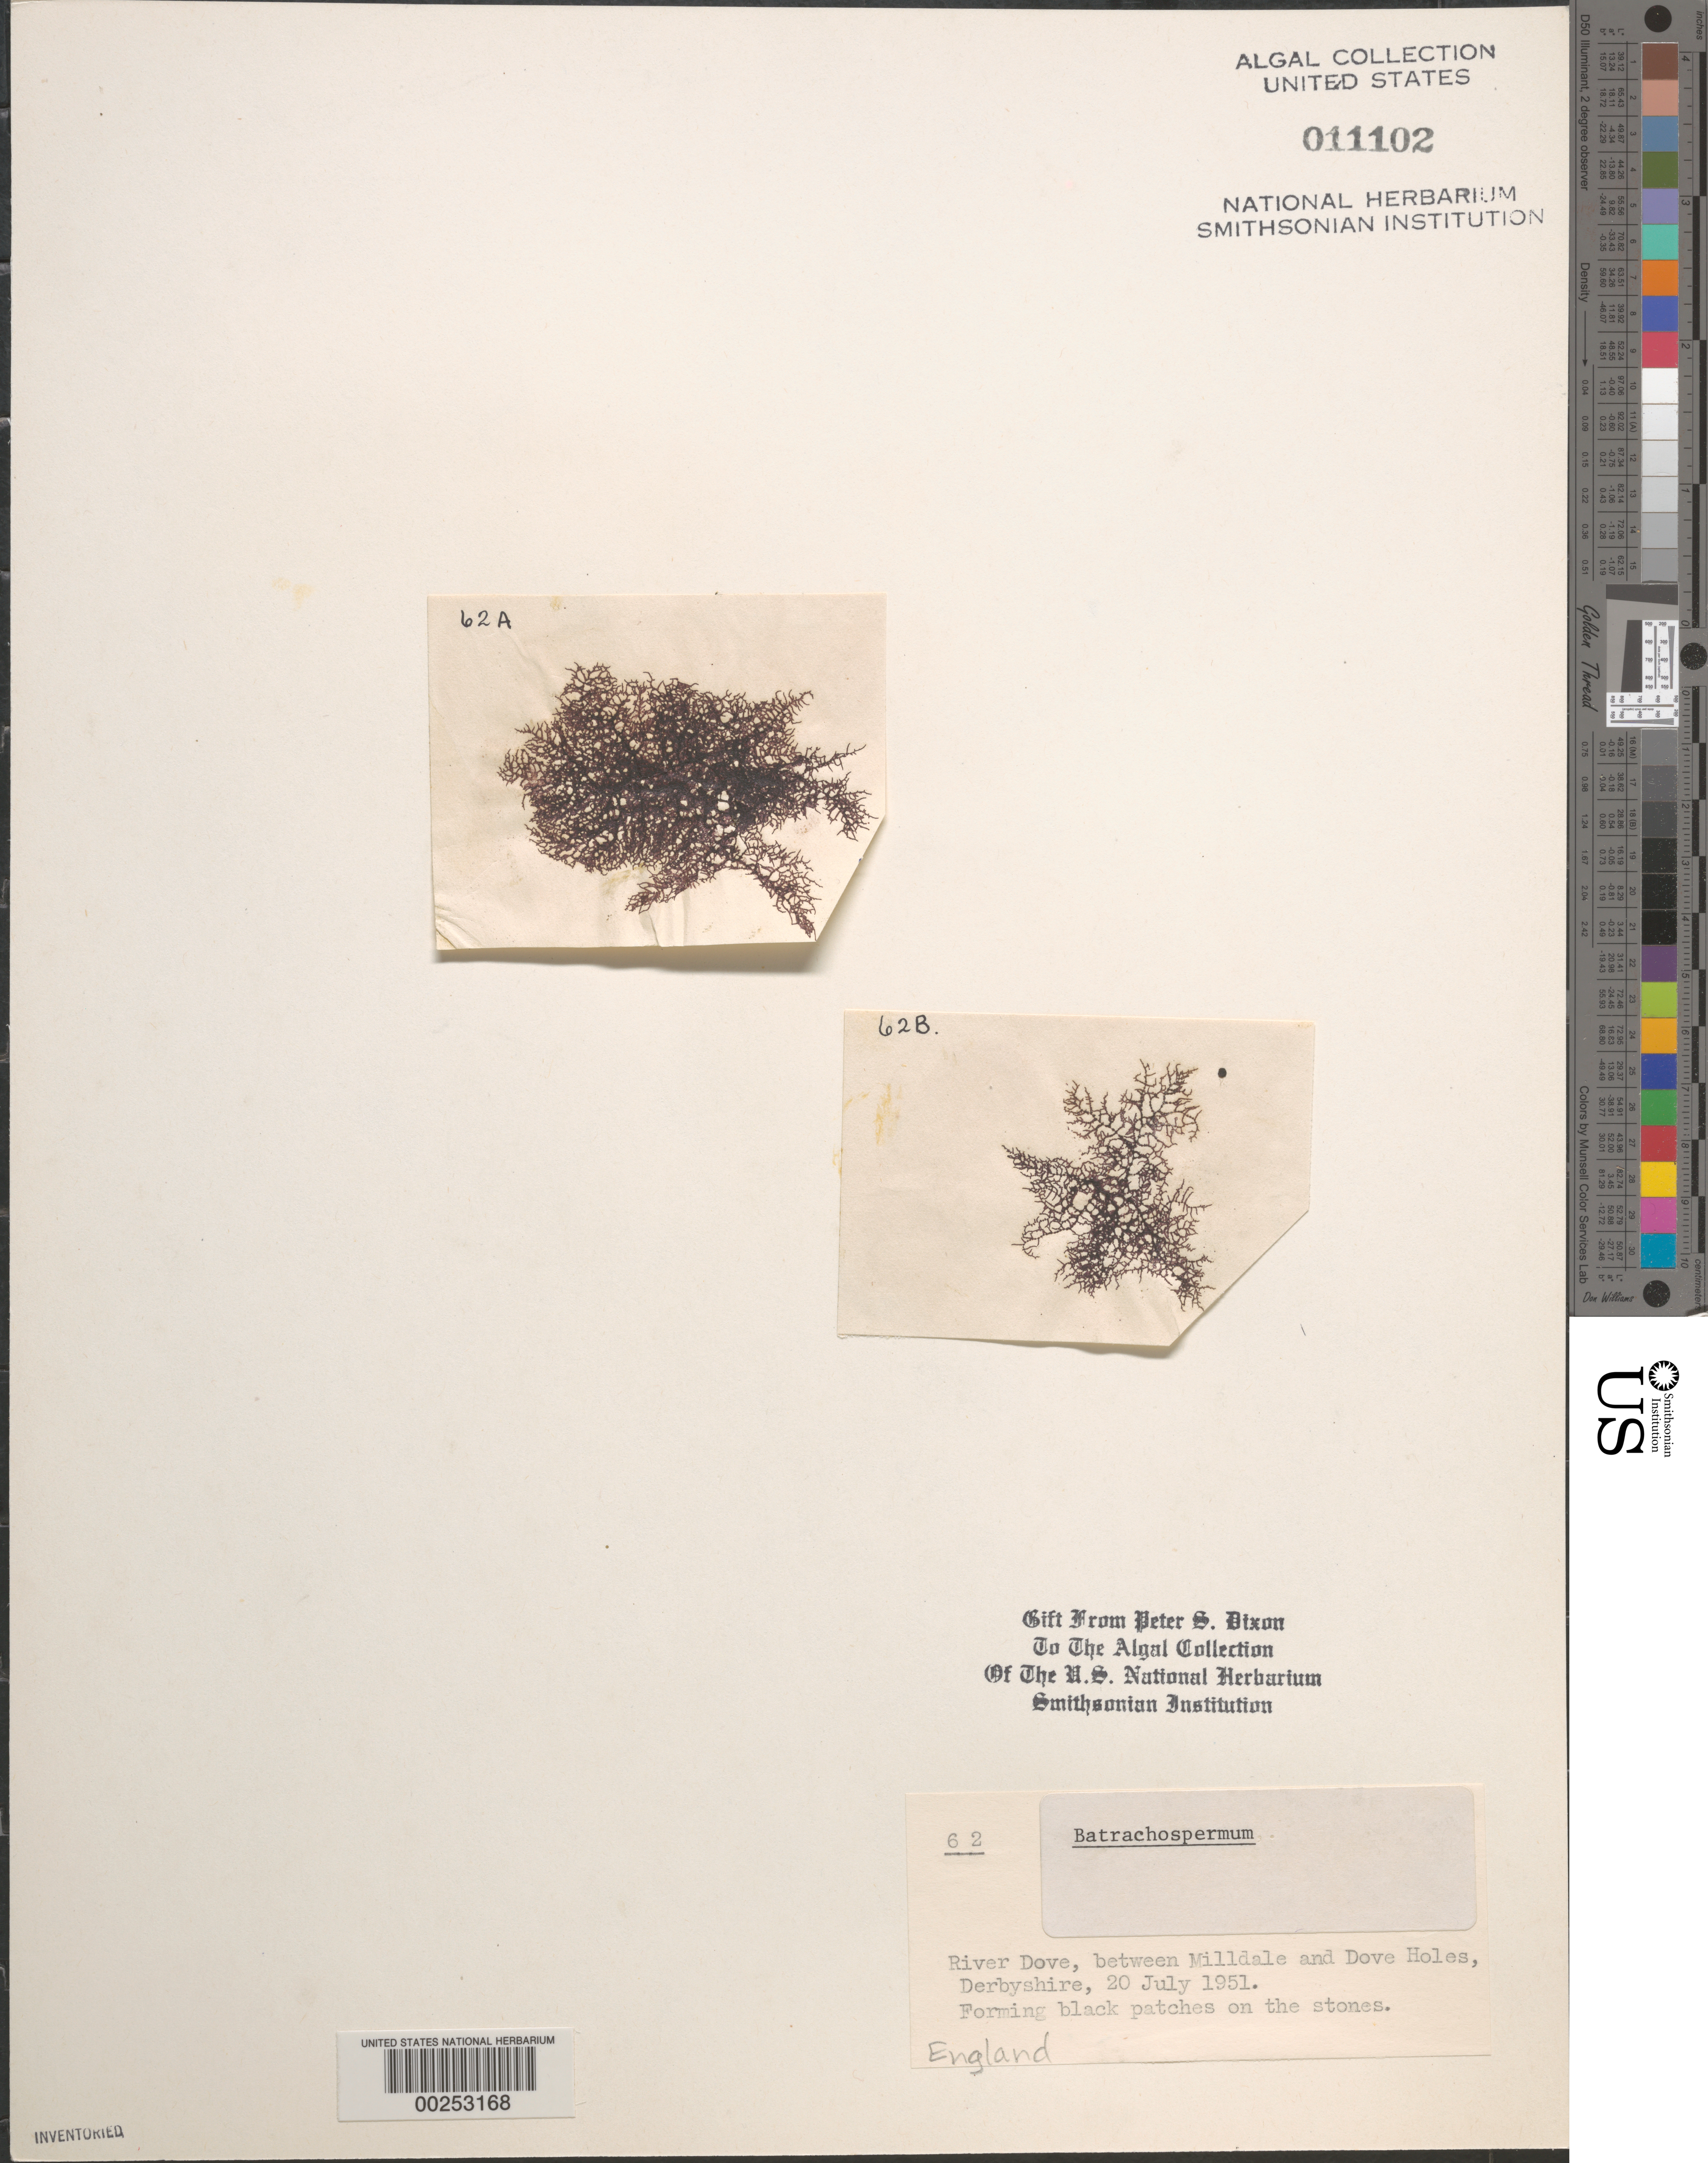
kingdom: Plantae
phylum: Rhodophyta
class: Florideophyceae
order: Batrachospermales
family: Batrachospermaceae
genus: Batrachospermum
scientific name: Batrachospermum sp.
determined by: Dixon, P. S.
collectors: P. S. Dixon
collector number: PSD 62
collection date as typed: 20 Jul 1951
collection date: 1951-07-20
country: United Kingdom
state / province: England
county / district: Derbyshire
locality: River Dove, between Milldale and Dove Holes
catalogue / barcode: US 11102